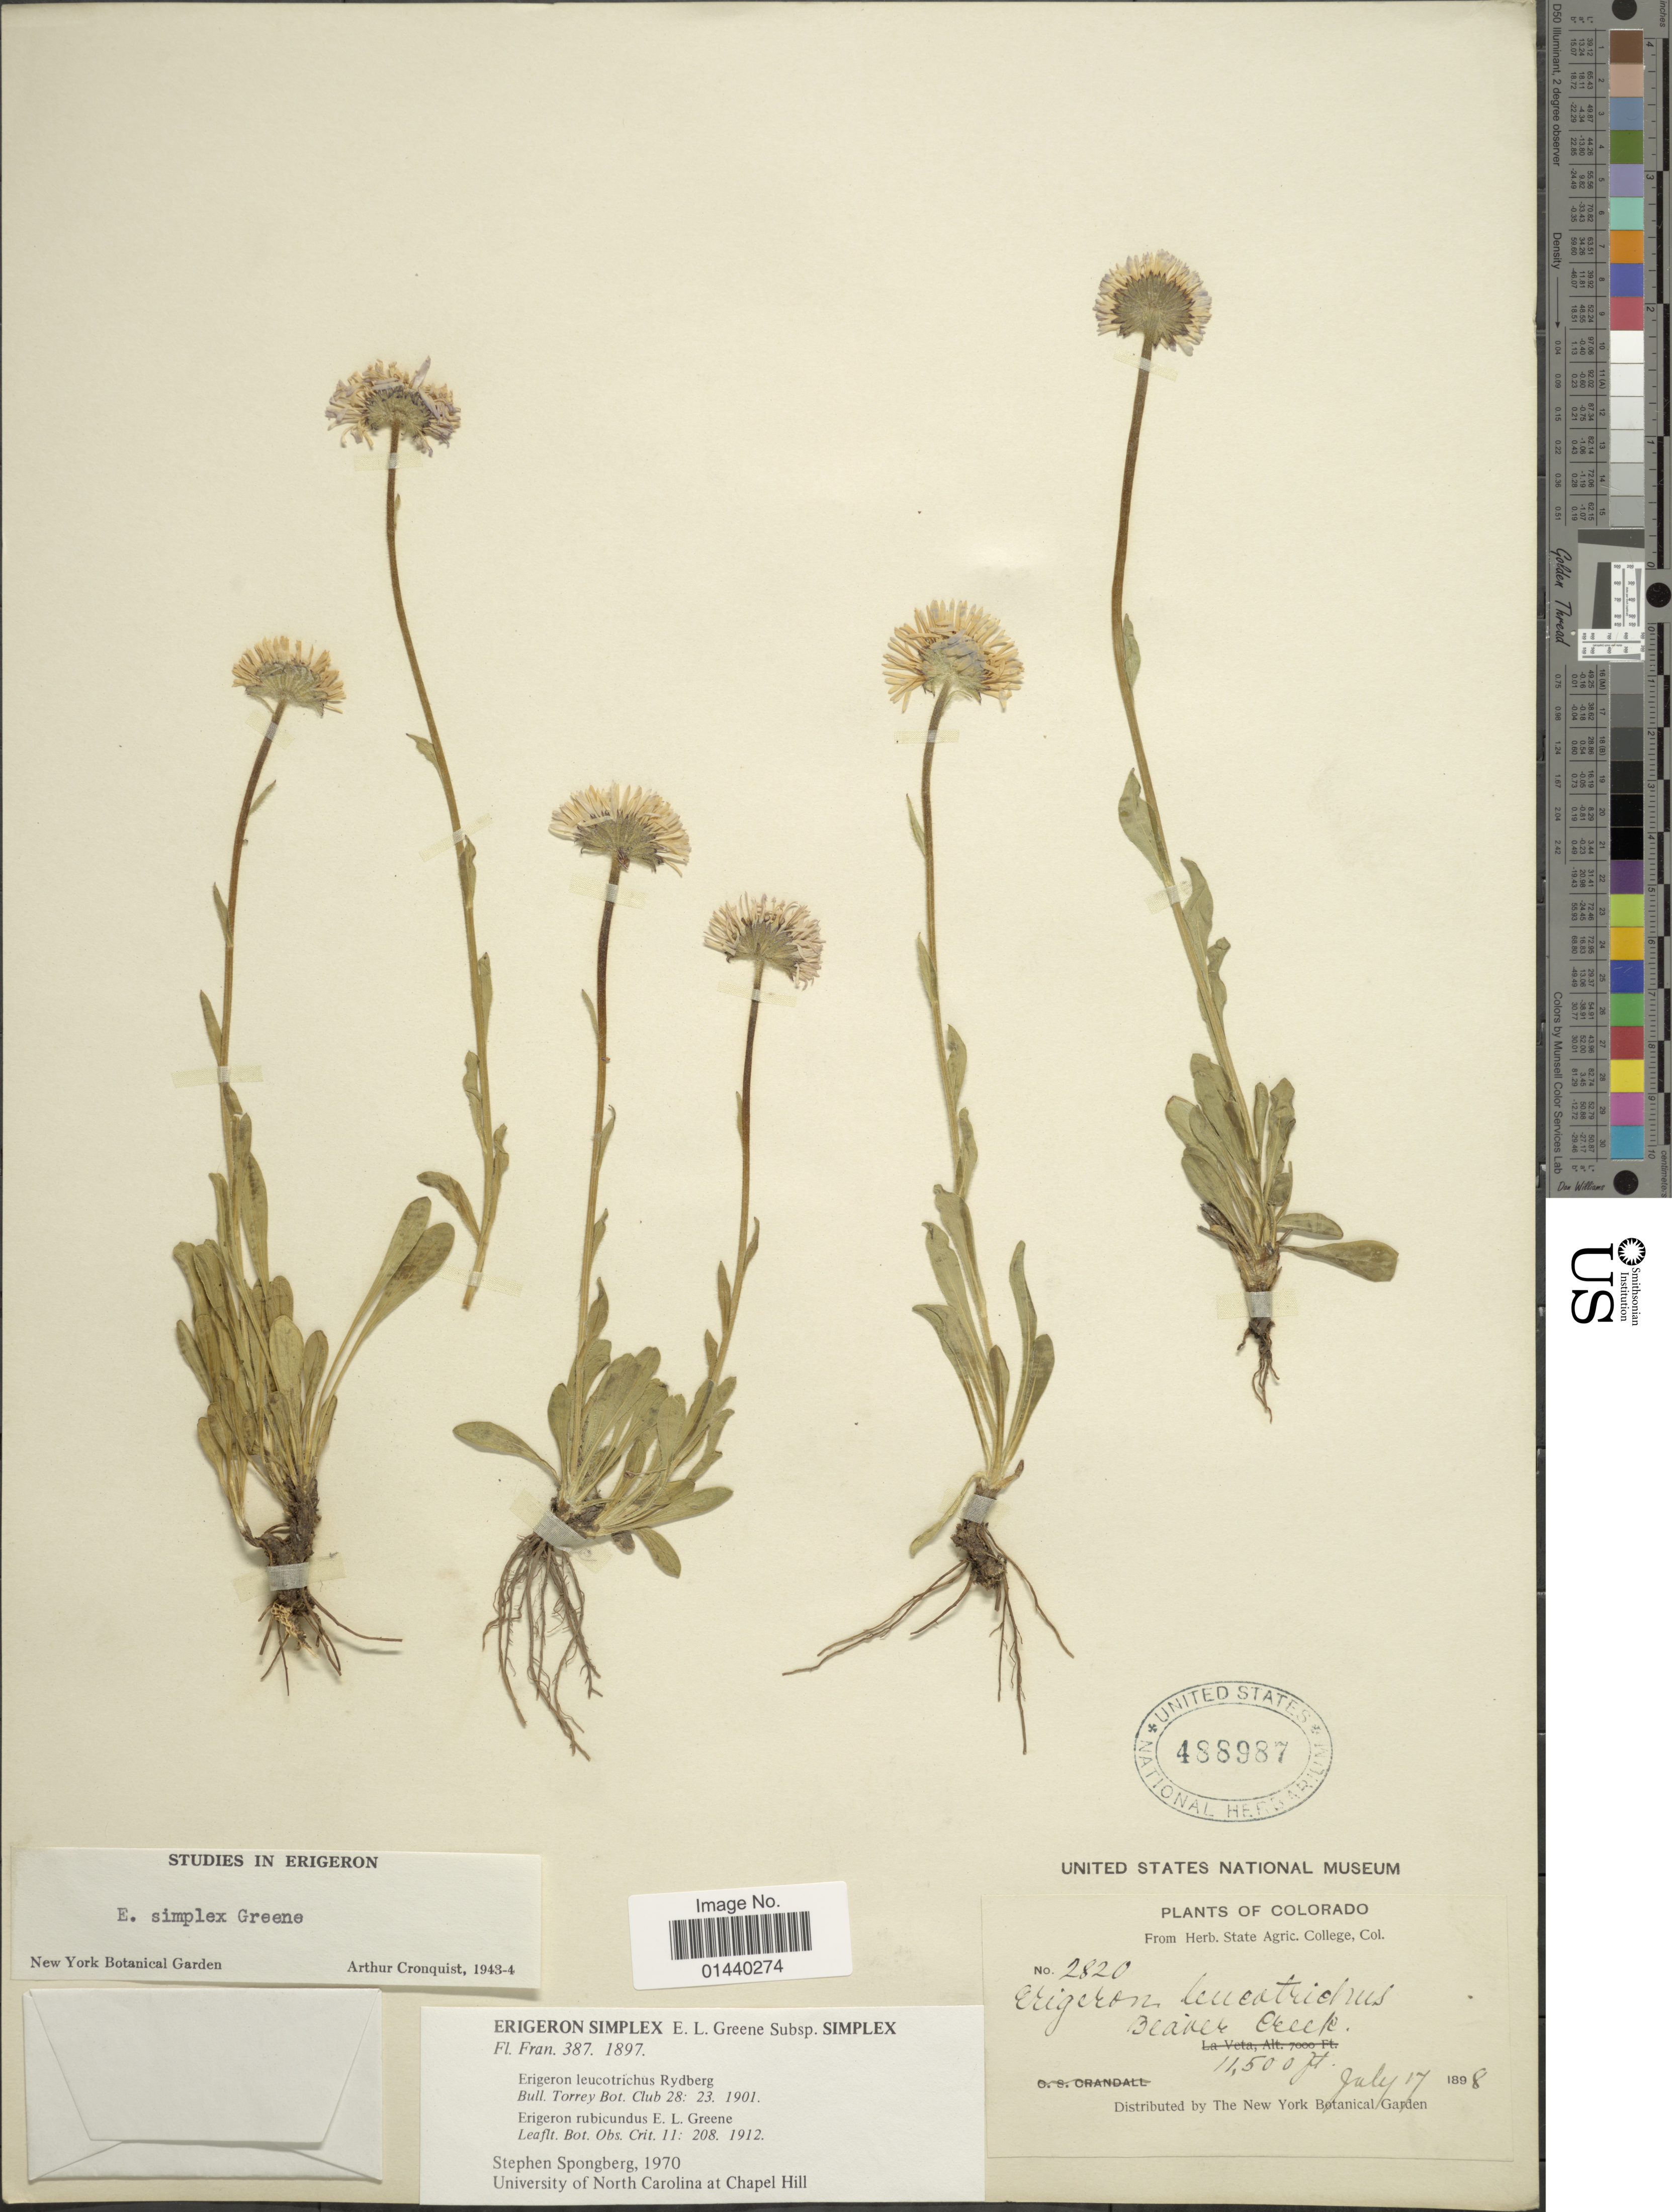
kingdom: Plantae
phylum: Tracheophyta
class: Magnoliopsida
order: Asterales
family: Asteraceae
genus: Erigeron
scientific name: Erigeron simplex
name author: Greene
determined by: Cronquist, A. J.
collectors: ex herb. State Agric. College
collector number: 2829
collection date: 1898-07-17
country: United States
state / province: Colorado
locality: Blaver Creek.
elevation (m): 3505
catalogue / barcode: US 488987